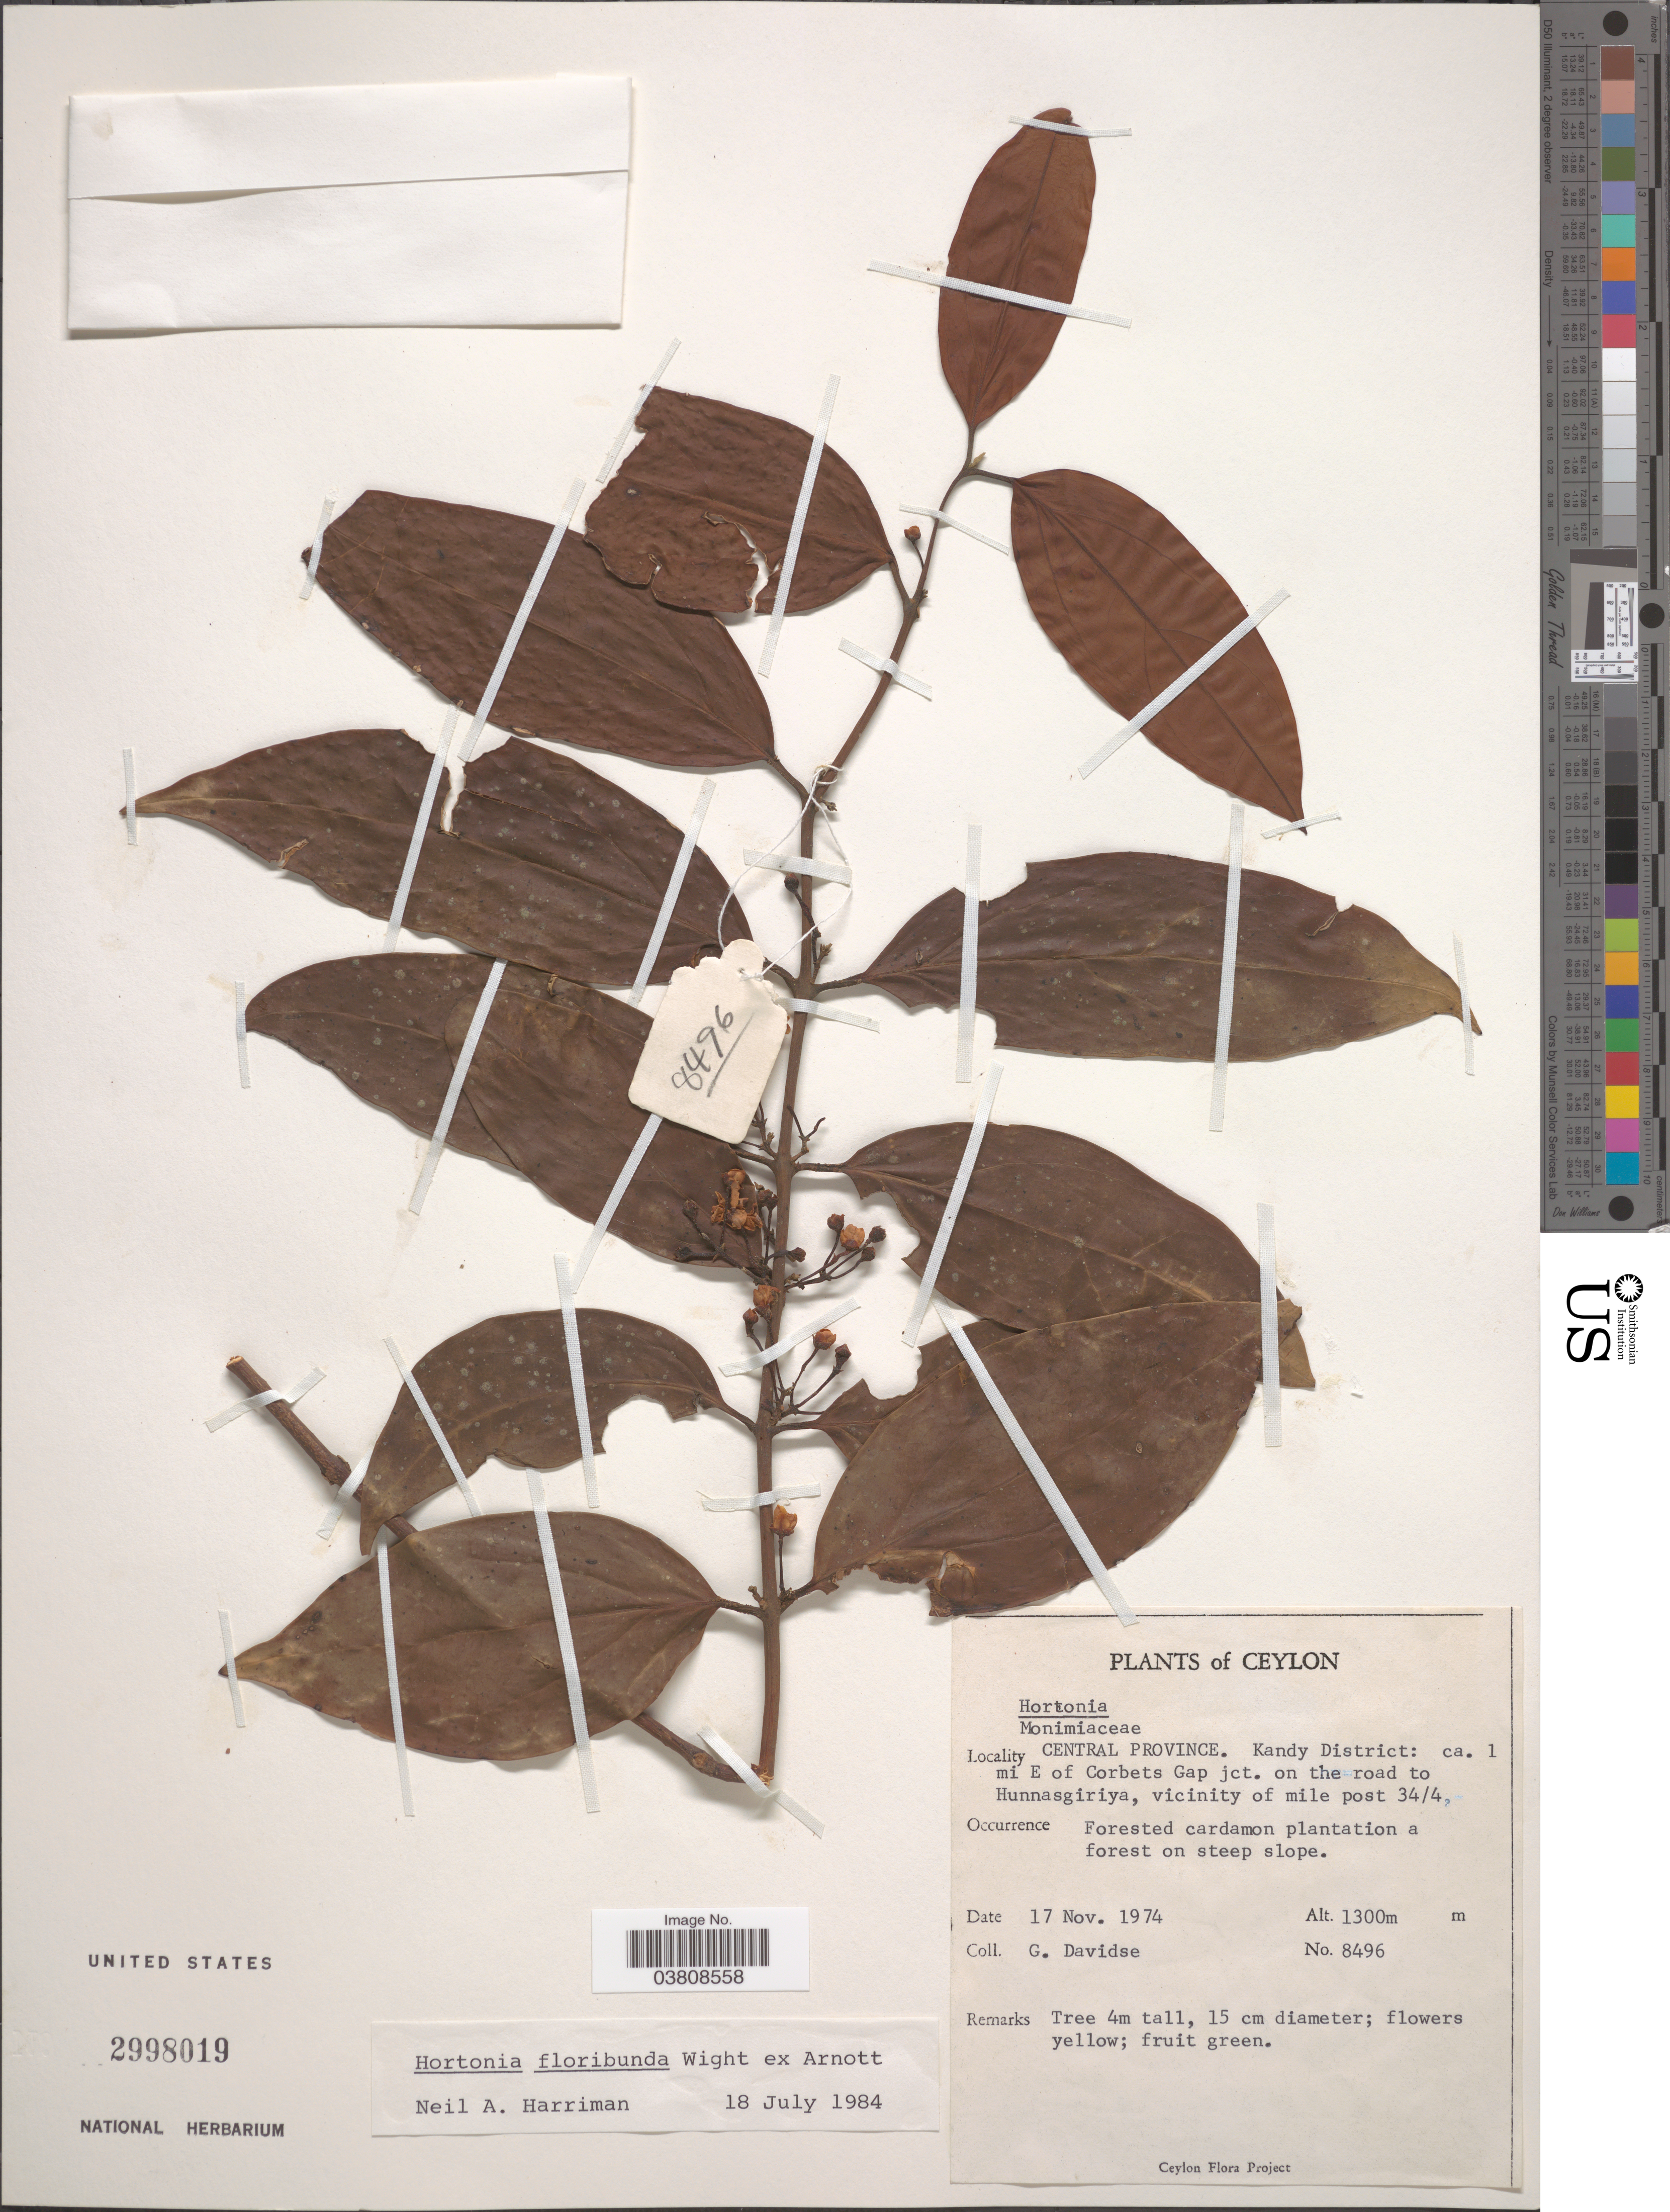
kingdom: Plantae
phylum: Tracheophyta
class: Magnoliopsida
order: Laurales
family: Monimiaceae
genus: Hortonia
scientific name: Hortonia floribunda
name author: Wight ex Arn.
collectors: G. Davidse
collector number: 8496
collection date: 1974-11-17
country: Sri Lanka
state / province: Central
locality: Ceylon. Kandy District: ca. 1 mi E of Corbets Gap jct. on the road to Hunnasgiriya, vicinity of mile post 34/4.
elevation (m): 1300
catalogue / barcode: US 2998019